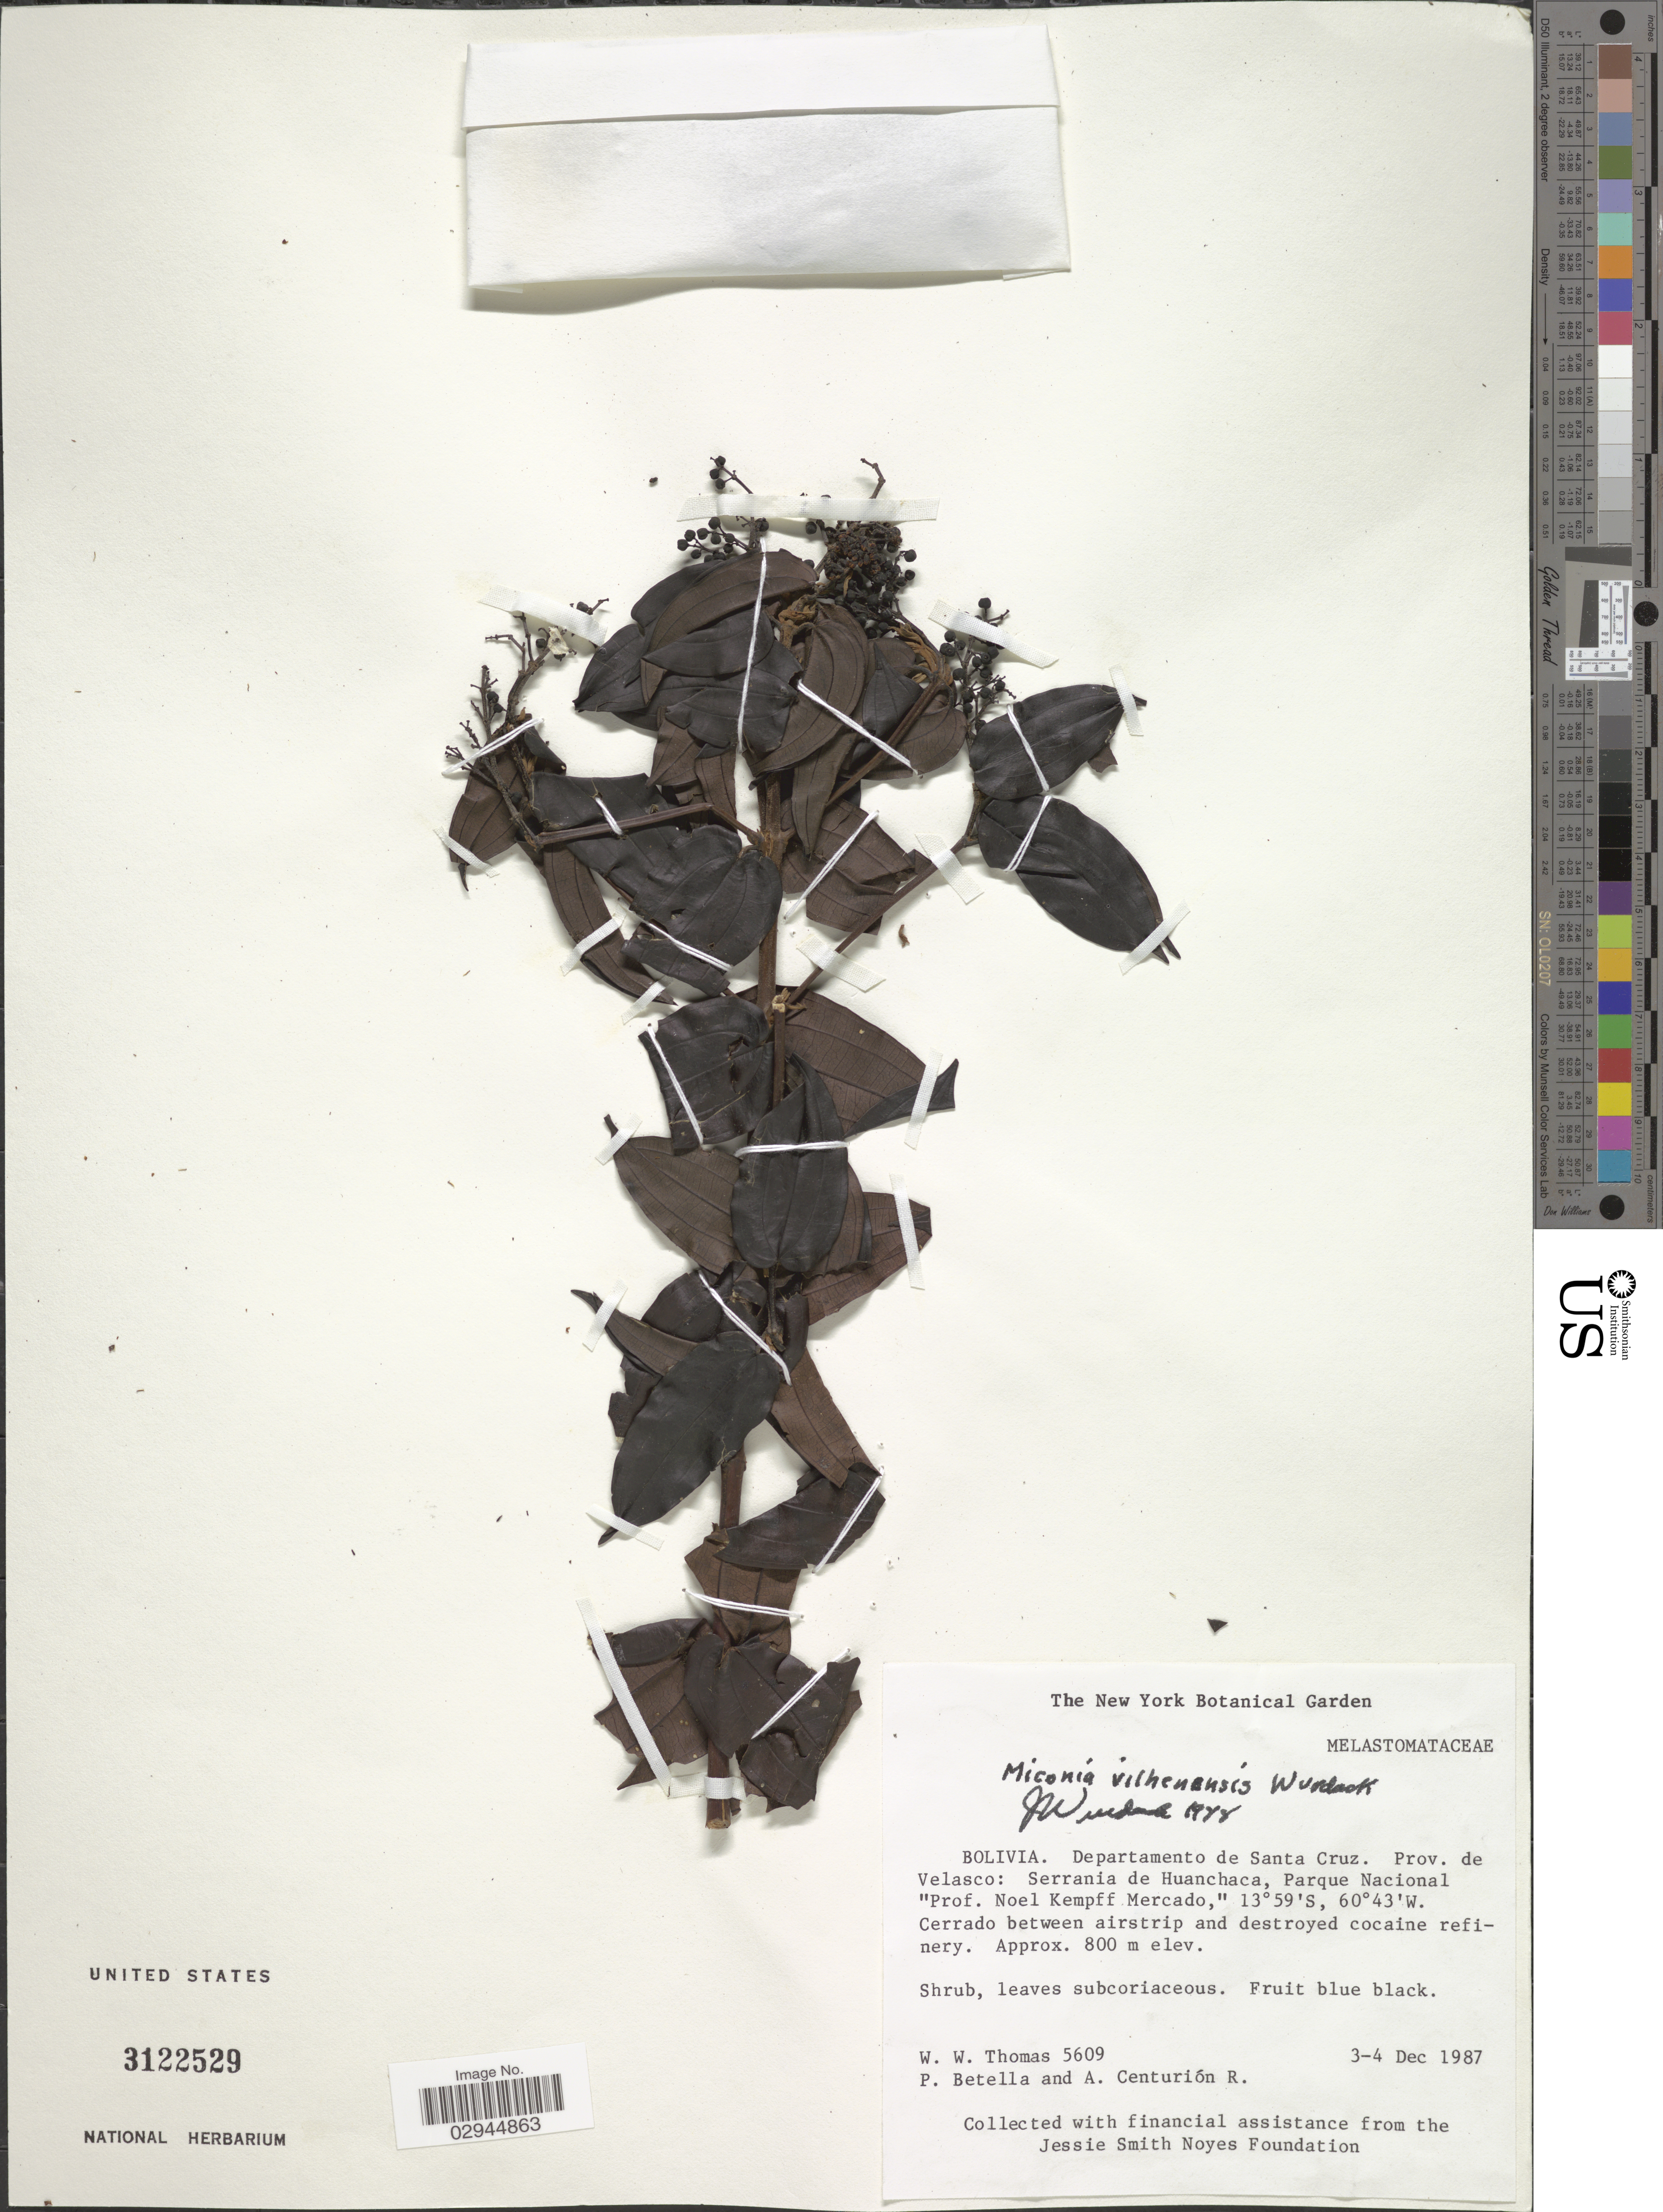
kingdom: Plantae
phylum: Tracheophyta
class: Magnoliopsida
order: Myrtales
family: Melastomataceae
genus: Miconia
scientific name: Miconia vilhenensis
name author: Wurdack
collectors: W. Thomas, P. Betella & A. Centurión R.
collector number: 5609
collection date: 1987-12-03/1987-12-04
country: Bolivia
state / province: Santa Cruz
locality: Departamento de Santa Cruz. Prov. de Velasco: Serrania de Huanchaca, Parque Nacional "Prof. Noel Kempff Mercado". Cerrado between airstrip and destroyed cocaine refinery.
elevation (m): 800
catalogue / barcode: US 3122529